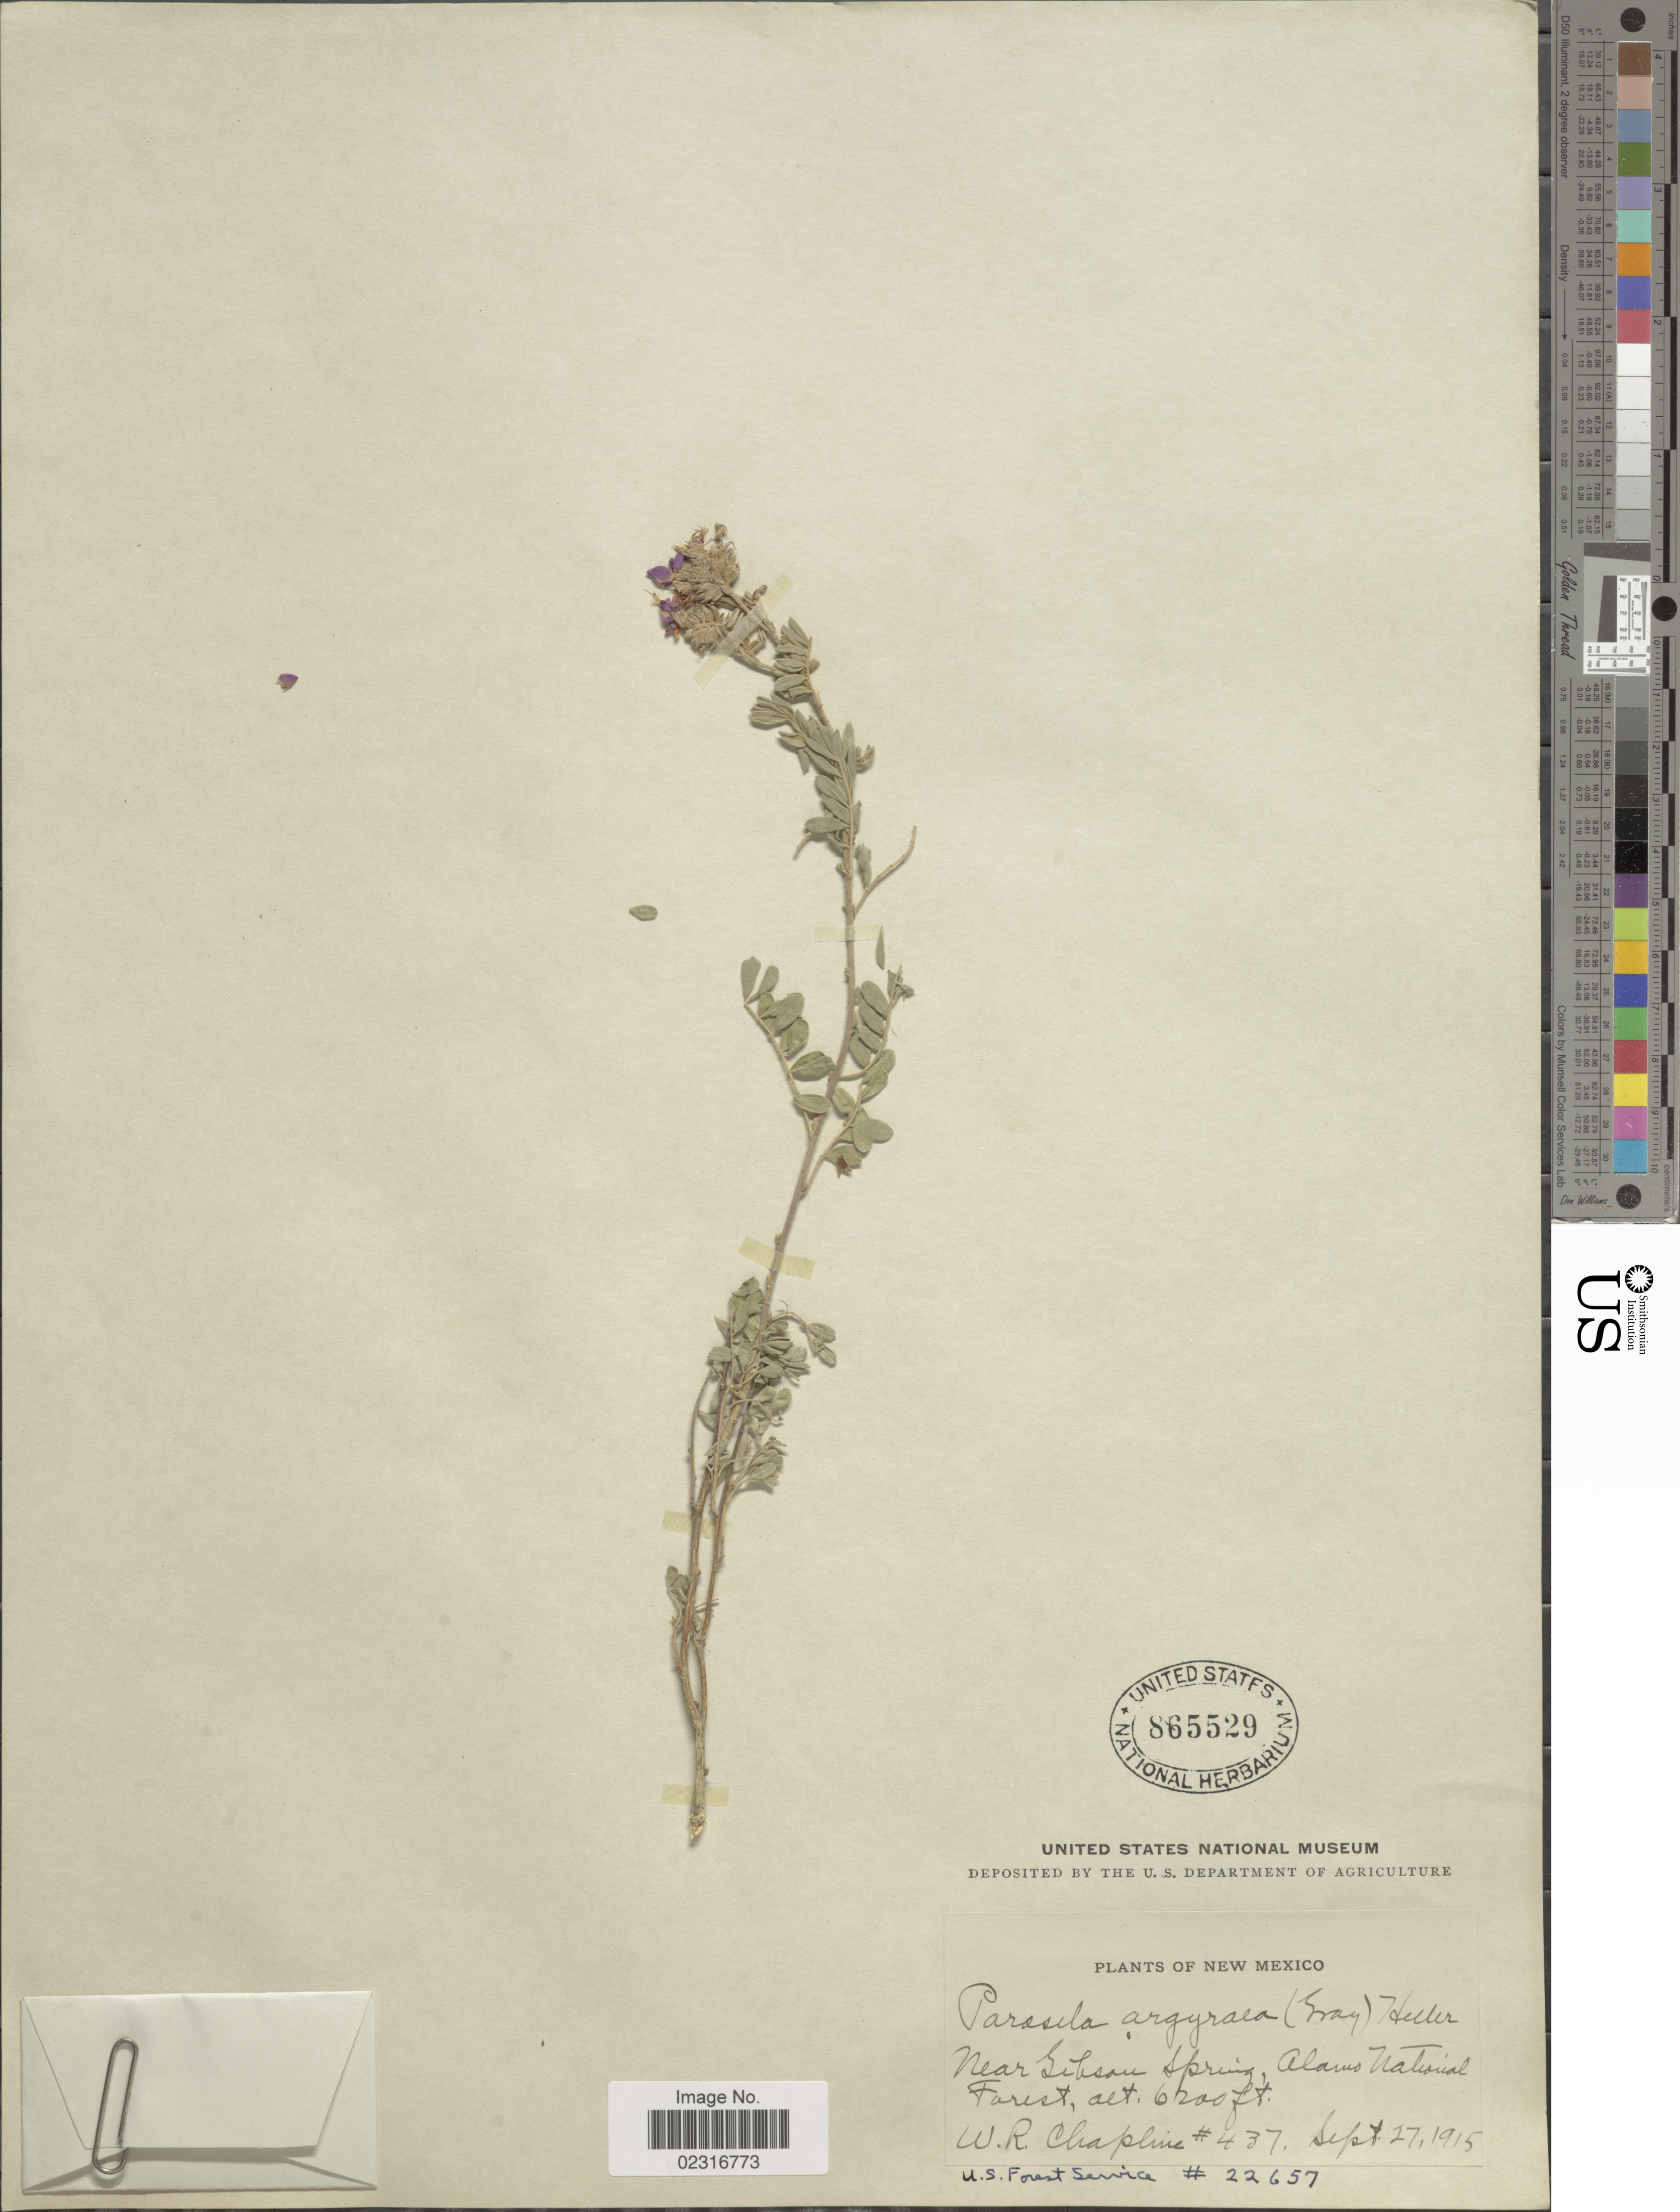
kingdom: Plantae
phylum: Tracheophyta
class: Magnoliopsida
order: Fabales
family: Fabaceae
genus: Dalea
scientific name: Dalea bicolor var. argyrea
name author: (A. Gray) Barneby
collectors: W. Chapline & Forest Service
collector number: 437/22657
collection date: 1915-09-27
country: United States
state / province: New Mexico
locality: Near Gilson Spring, Alamo National Forest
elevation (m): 1890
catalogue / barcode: US 865529